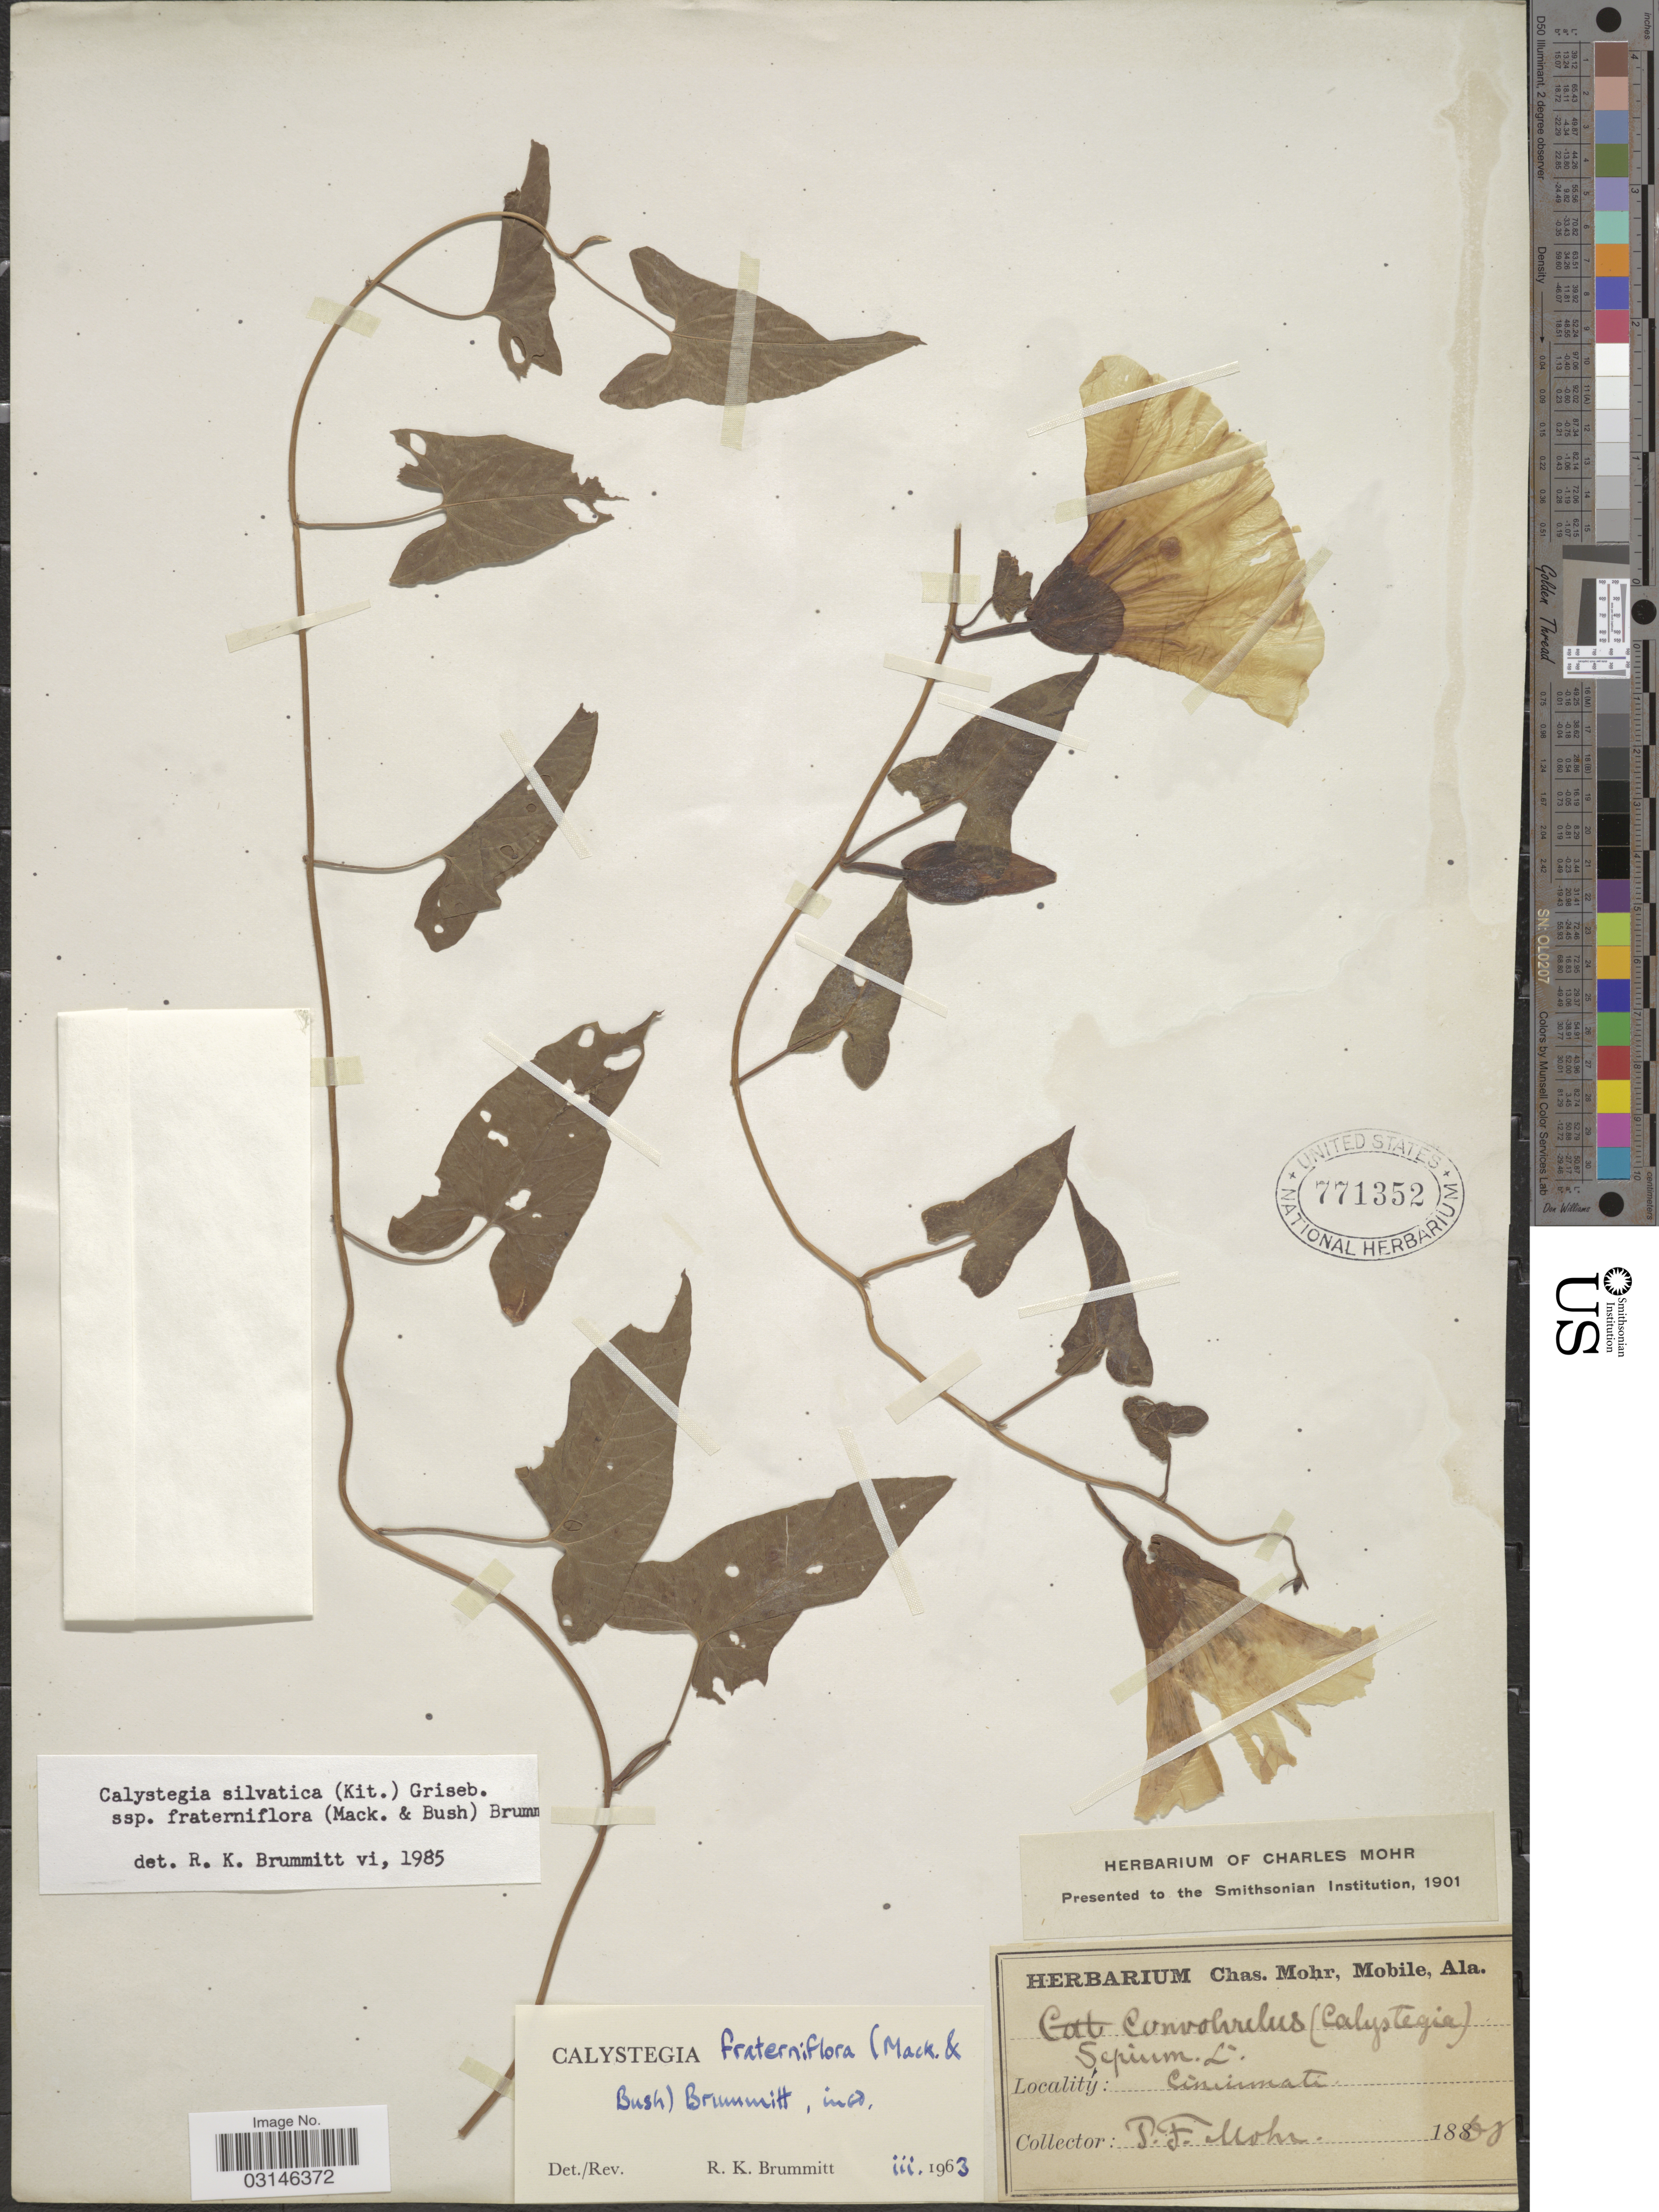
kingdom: Plantae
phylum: Tracheophyta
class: Magnoliopsida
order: Solanales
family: Convolvulaceae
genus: Calystegia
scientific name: Calystegia silvatica subsp. fraterniflora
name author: (Mack. & Bush) Brummitt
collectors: P. F. Mohr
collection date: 1867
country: United States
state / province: Ohio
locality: Cincinnati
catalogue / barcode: US 771352